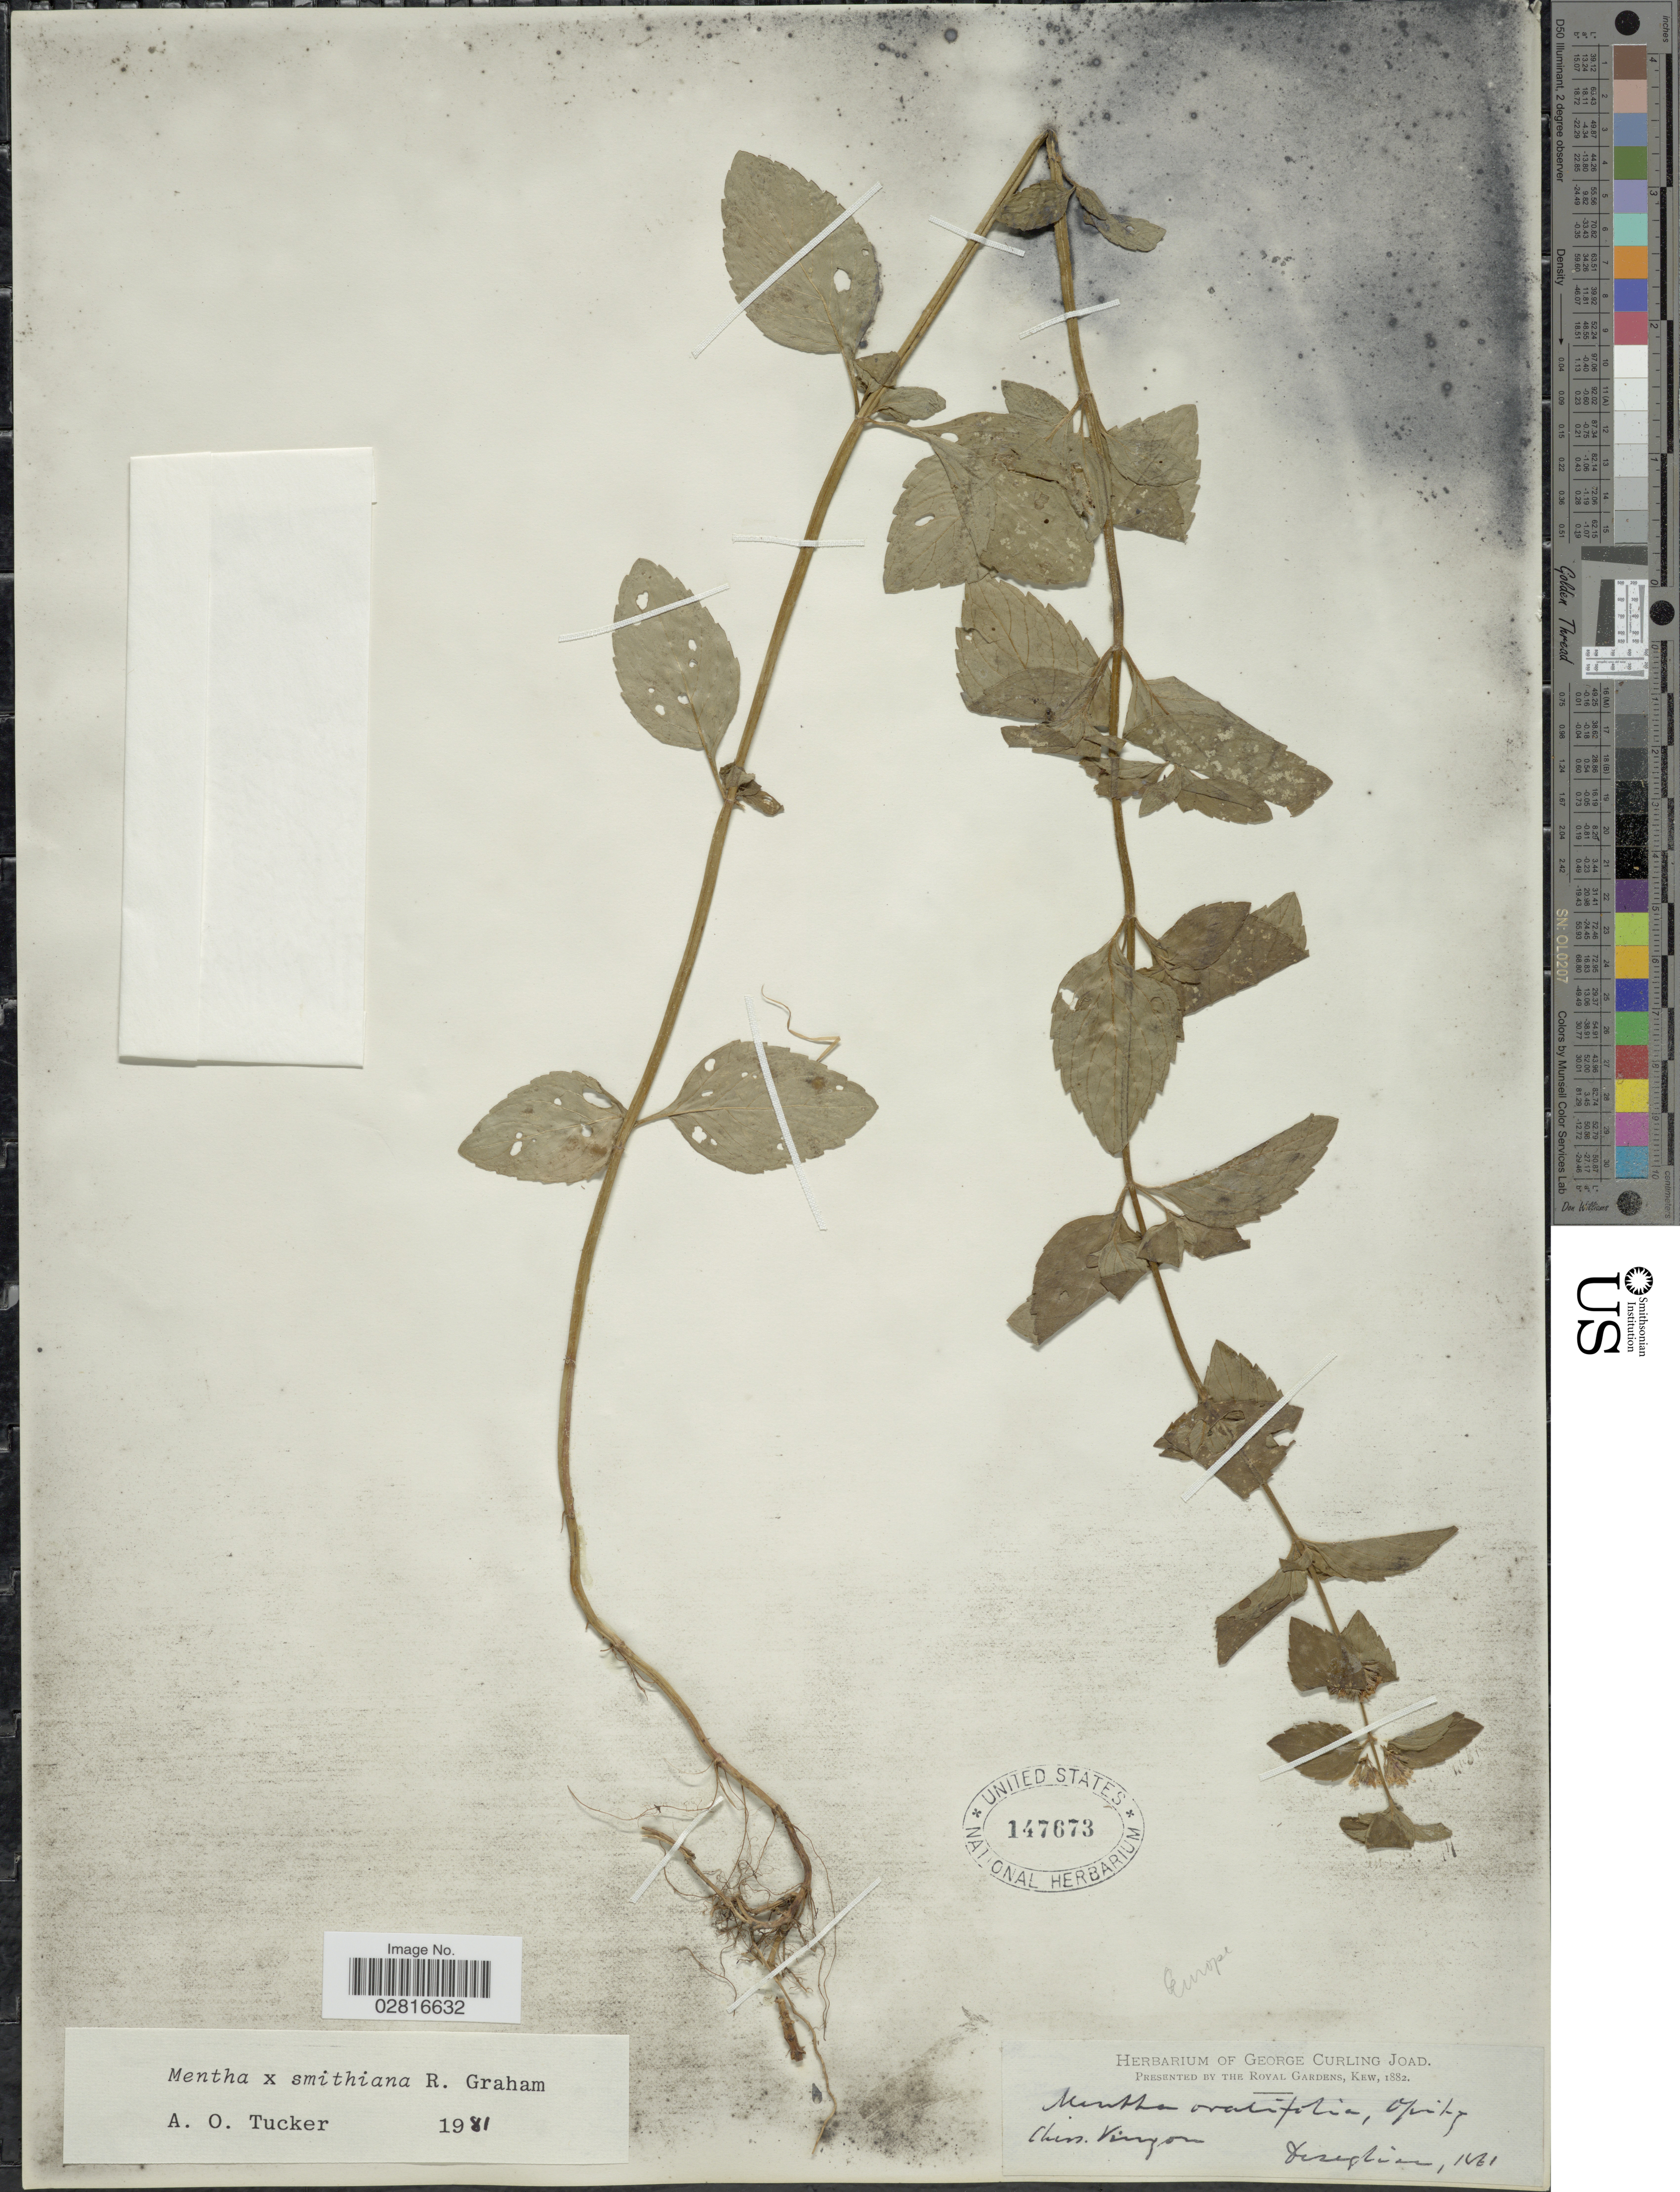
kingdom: Plantae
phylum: Tracheophyta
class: Magnoliopsida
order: Lamiales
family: Lamiaceae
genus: Mentha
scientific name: Mentha x smithiana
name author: R.A. Graham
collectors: P. Déséglise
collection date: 1861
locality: Europe. Chiss. Vingon. [interpreted]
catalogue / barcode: US 147673